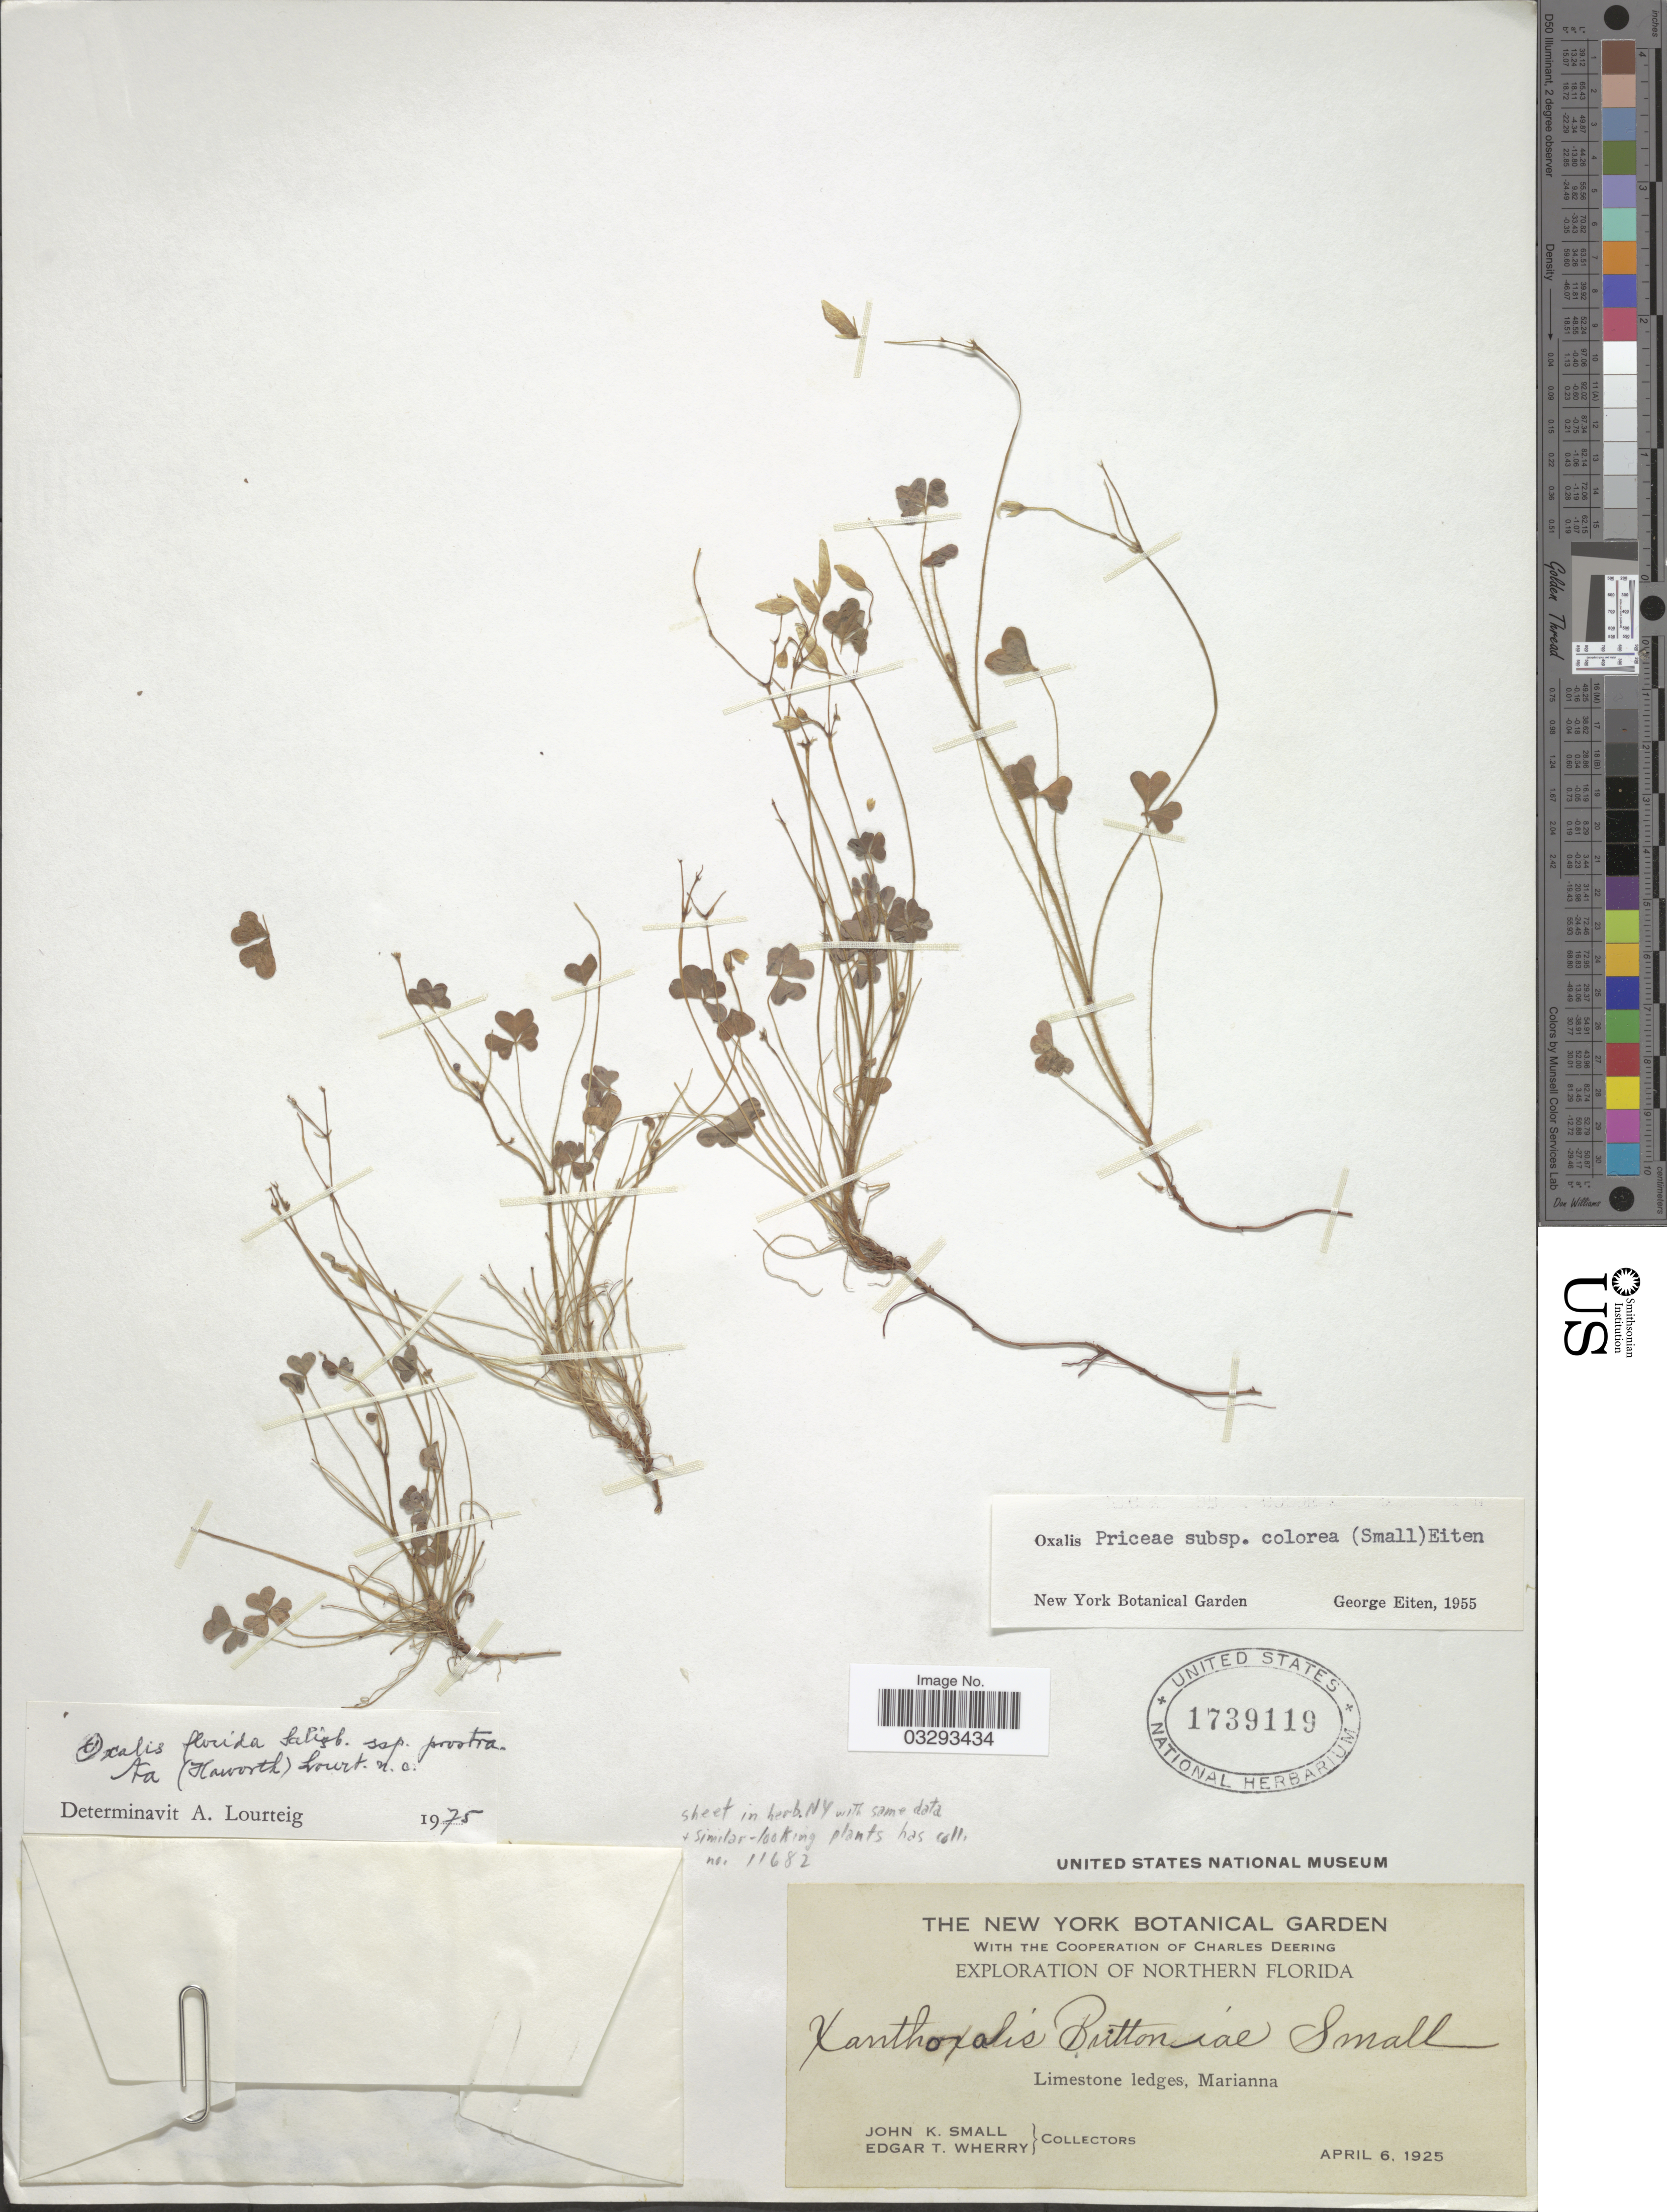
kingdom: Plantae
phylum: Tracheophyta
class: Magnoliopsida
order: Oxalidales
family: Oxalidaceae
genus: Oxalis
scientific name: Oxalis florida subsp. prostrata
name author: (Haw.) Lourteig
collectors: J. K. Small & E. T. Wherry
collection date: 1925-04-06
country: United States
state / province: Florida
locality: Northern Florida. Limestone ledges, Marianna.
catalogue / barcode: US 1739119